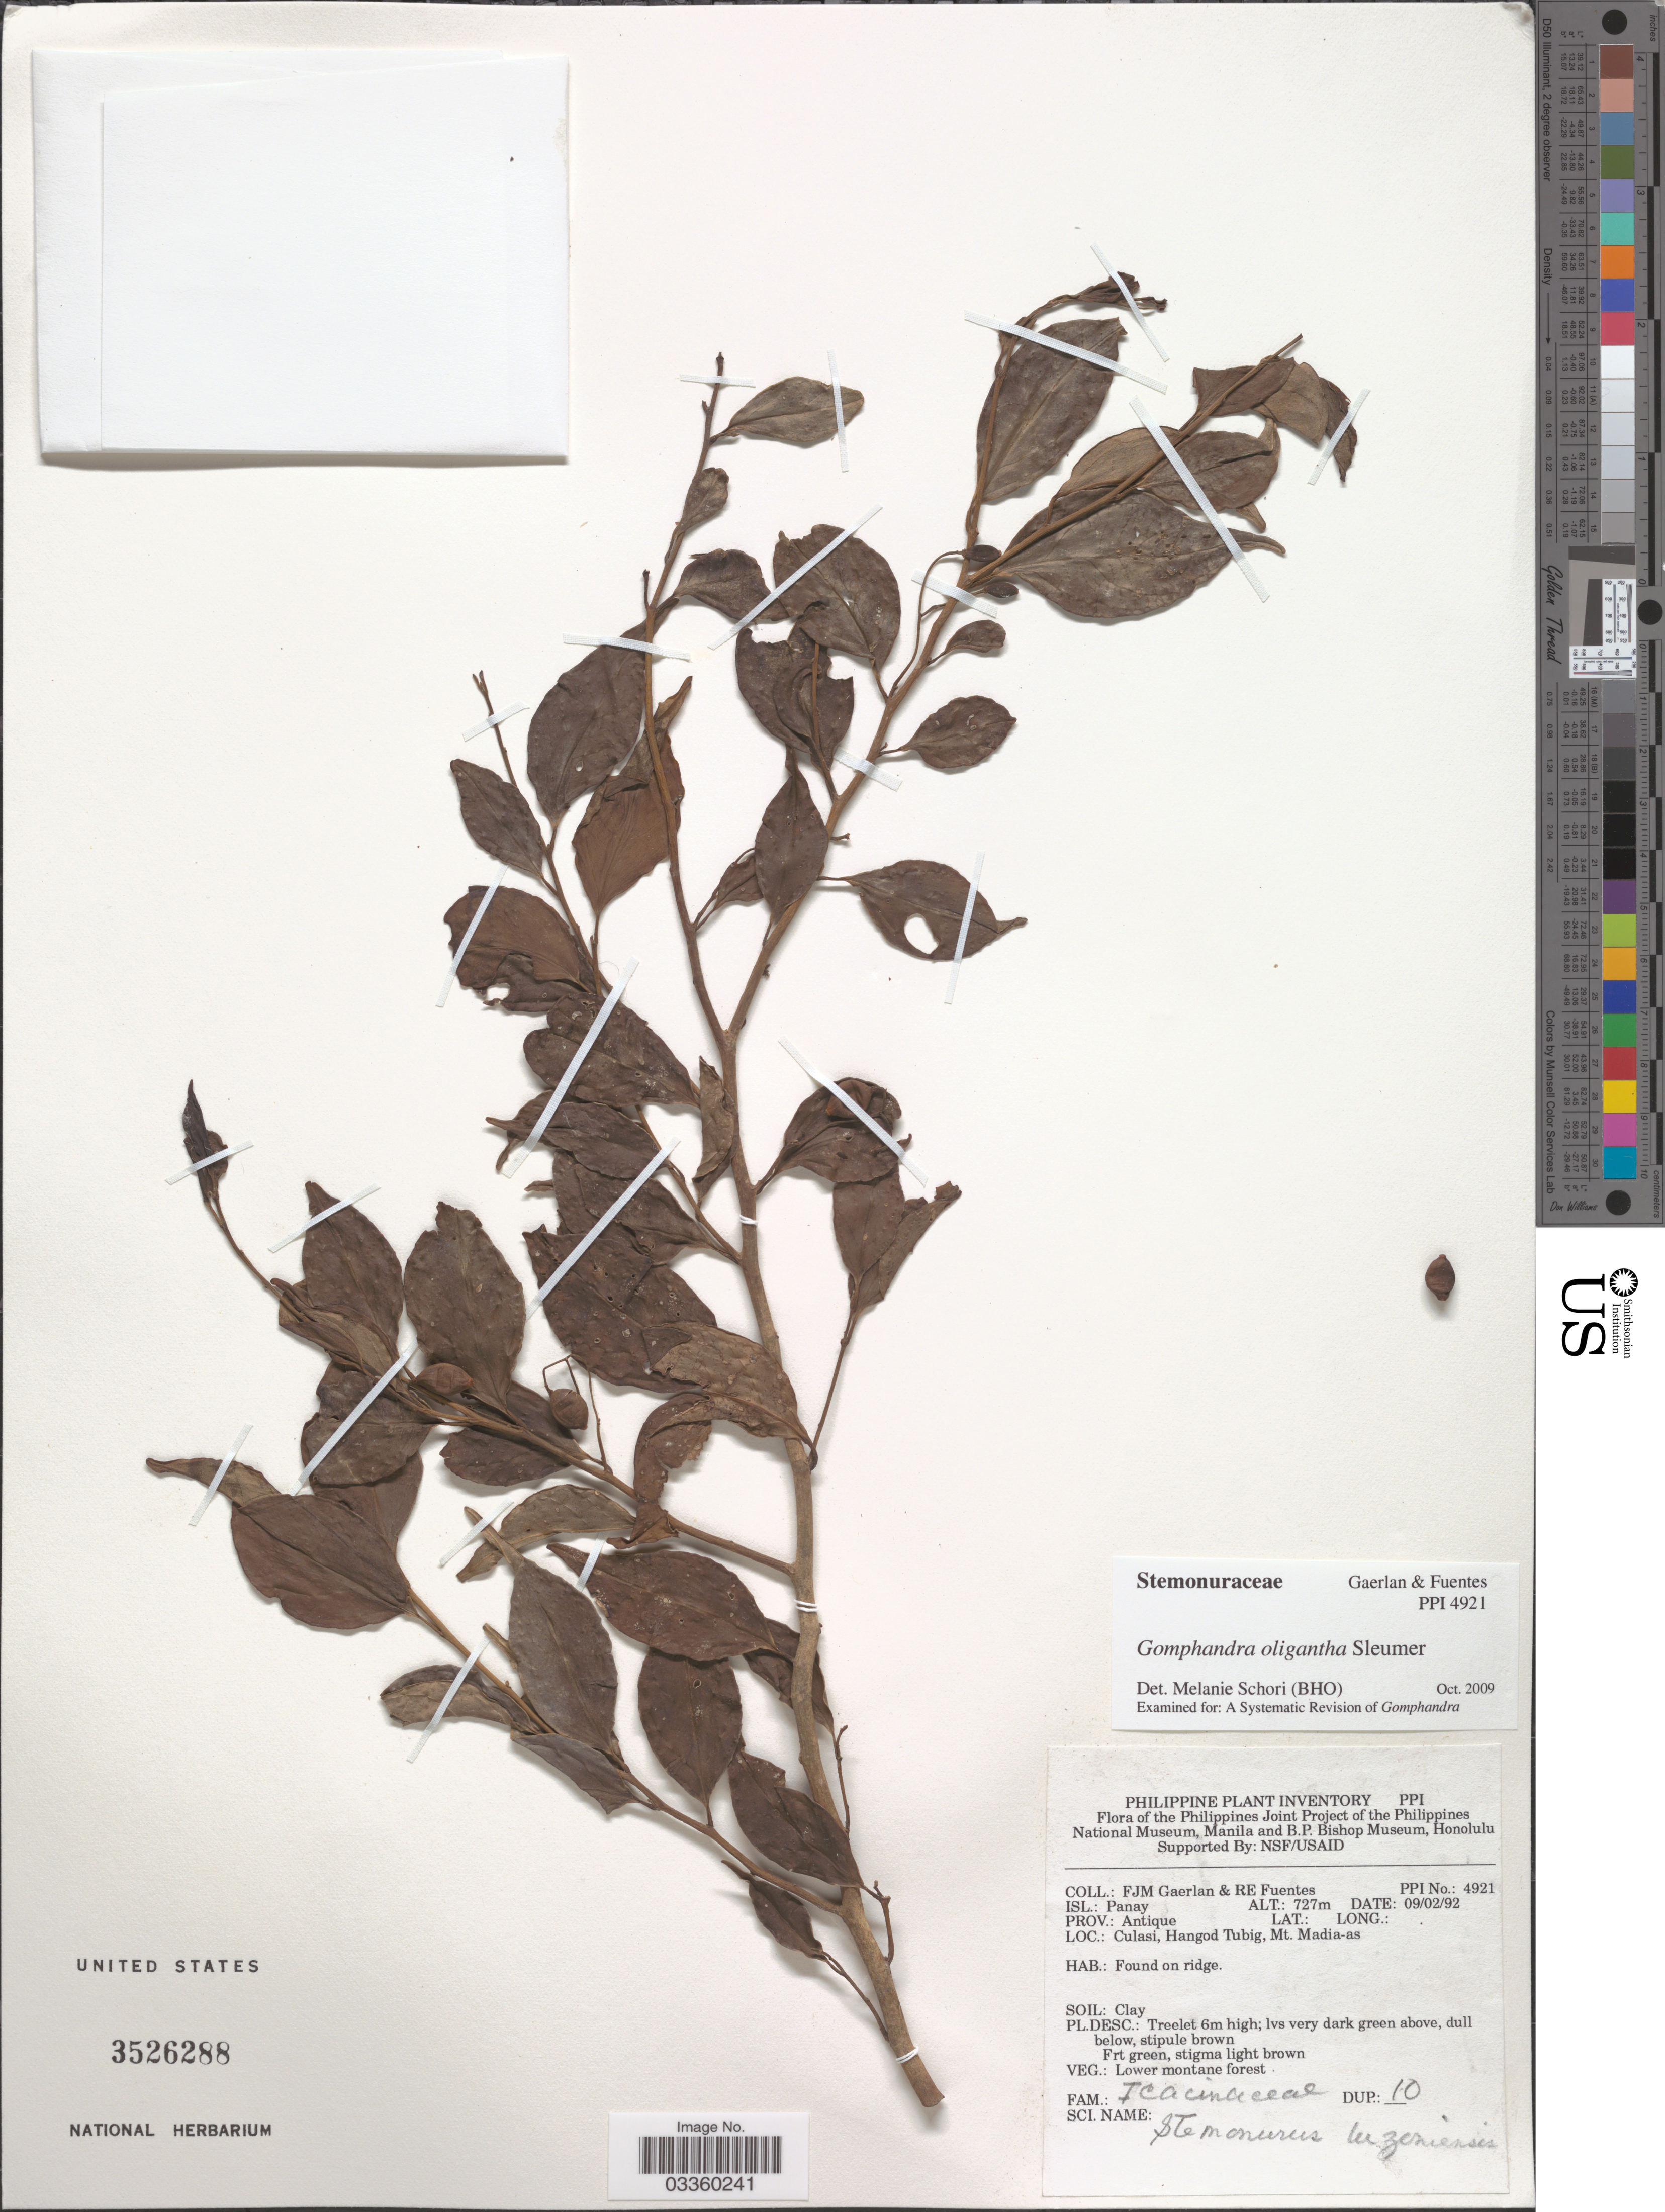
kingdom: Plantae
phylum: Tracheophyta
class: Magnoliopsida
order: Cardiopteridales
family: Stemonuraceae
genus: Gomphandra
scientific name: Gomphandra oligantha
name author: Sleumer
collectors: F. Gaerlan & R. Fuentes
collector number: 4921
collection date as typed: Transcribed d/m/y: 9/2/92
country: Philippines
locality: Isl.: Panay. Prov.: Antique. Culasi, Hangod Tubig, Mt. Madia-as.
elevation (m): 727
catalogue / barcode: US 3526288